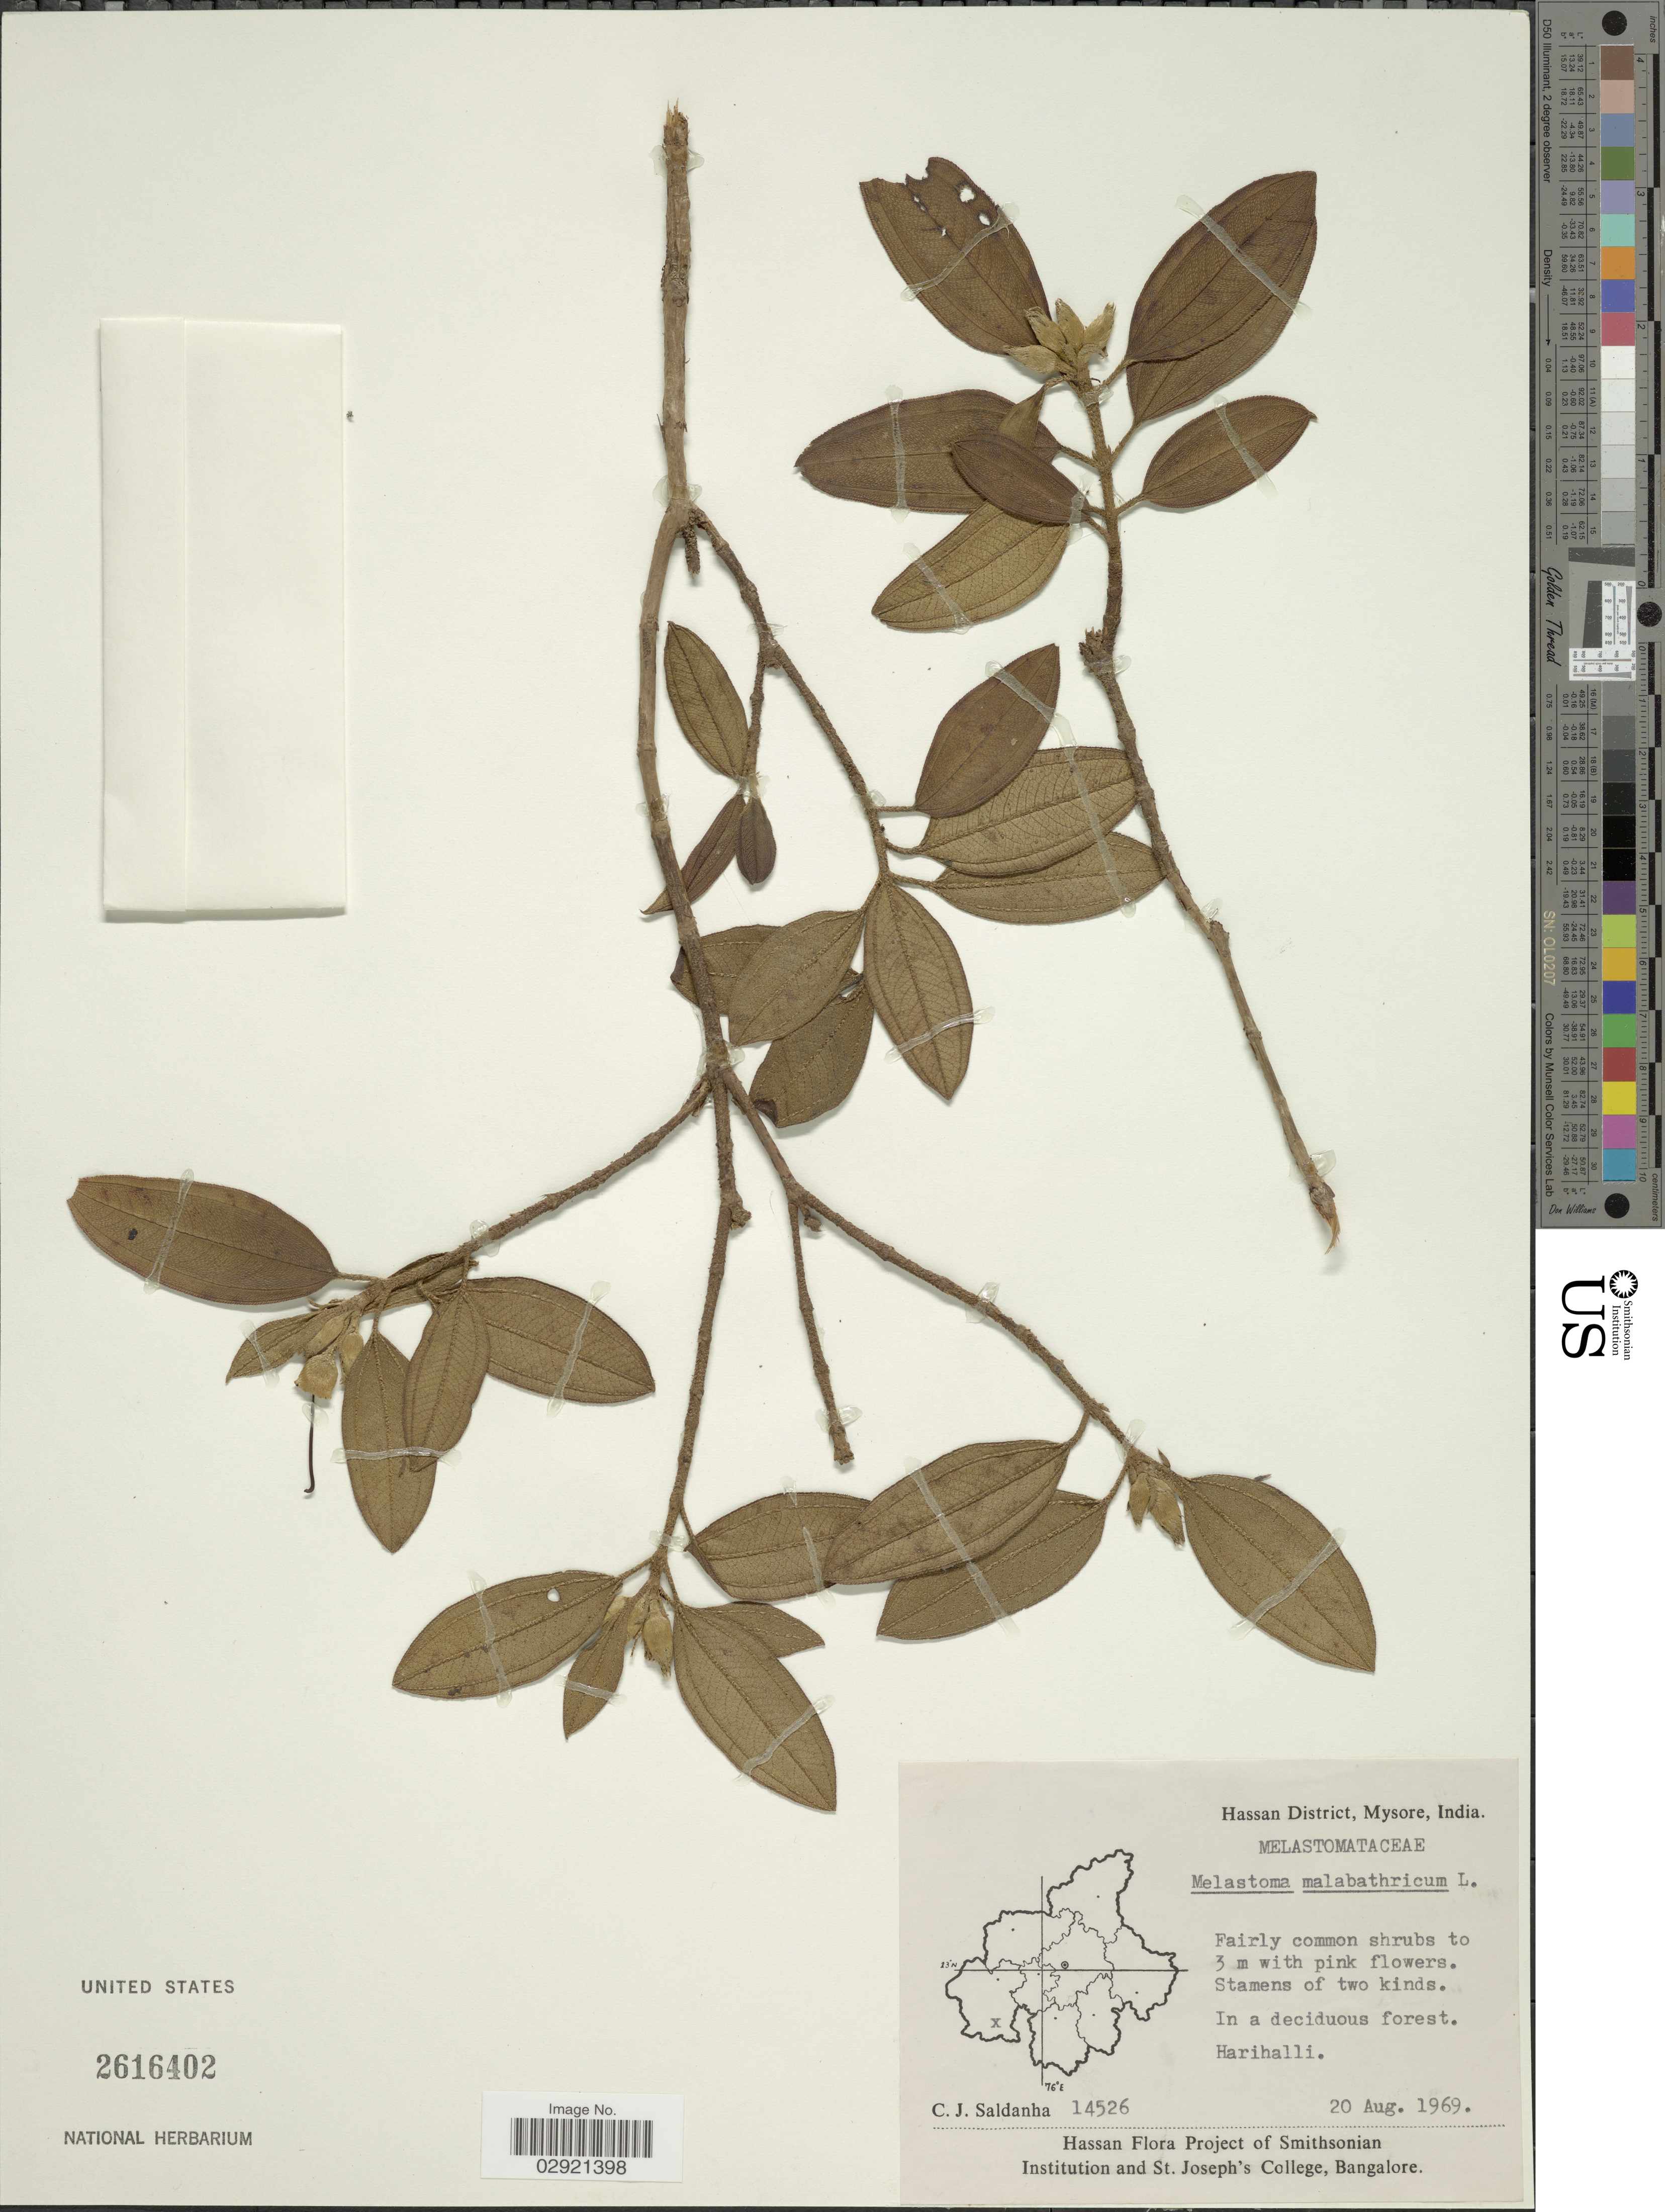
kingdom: Plantae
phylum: Tracheophyta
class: Magnoliopsida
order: Myrtales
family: Melastomataceae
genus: Melastoma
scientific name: Melastoma malabathricum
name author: L.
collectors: C. J. Saldanha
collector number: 14526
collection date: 1969-08-20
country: India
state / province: Karnataka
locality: Hassan District, Mysore. Harihalli.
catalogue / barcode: US 2616402